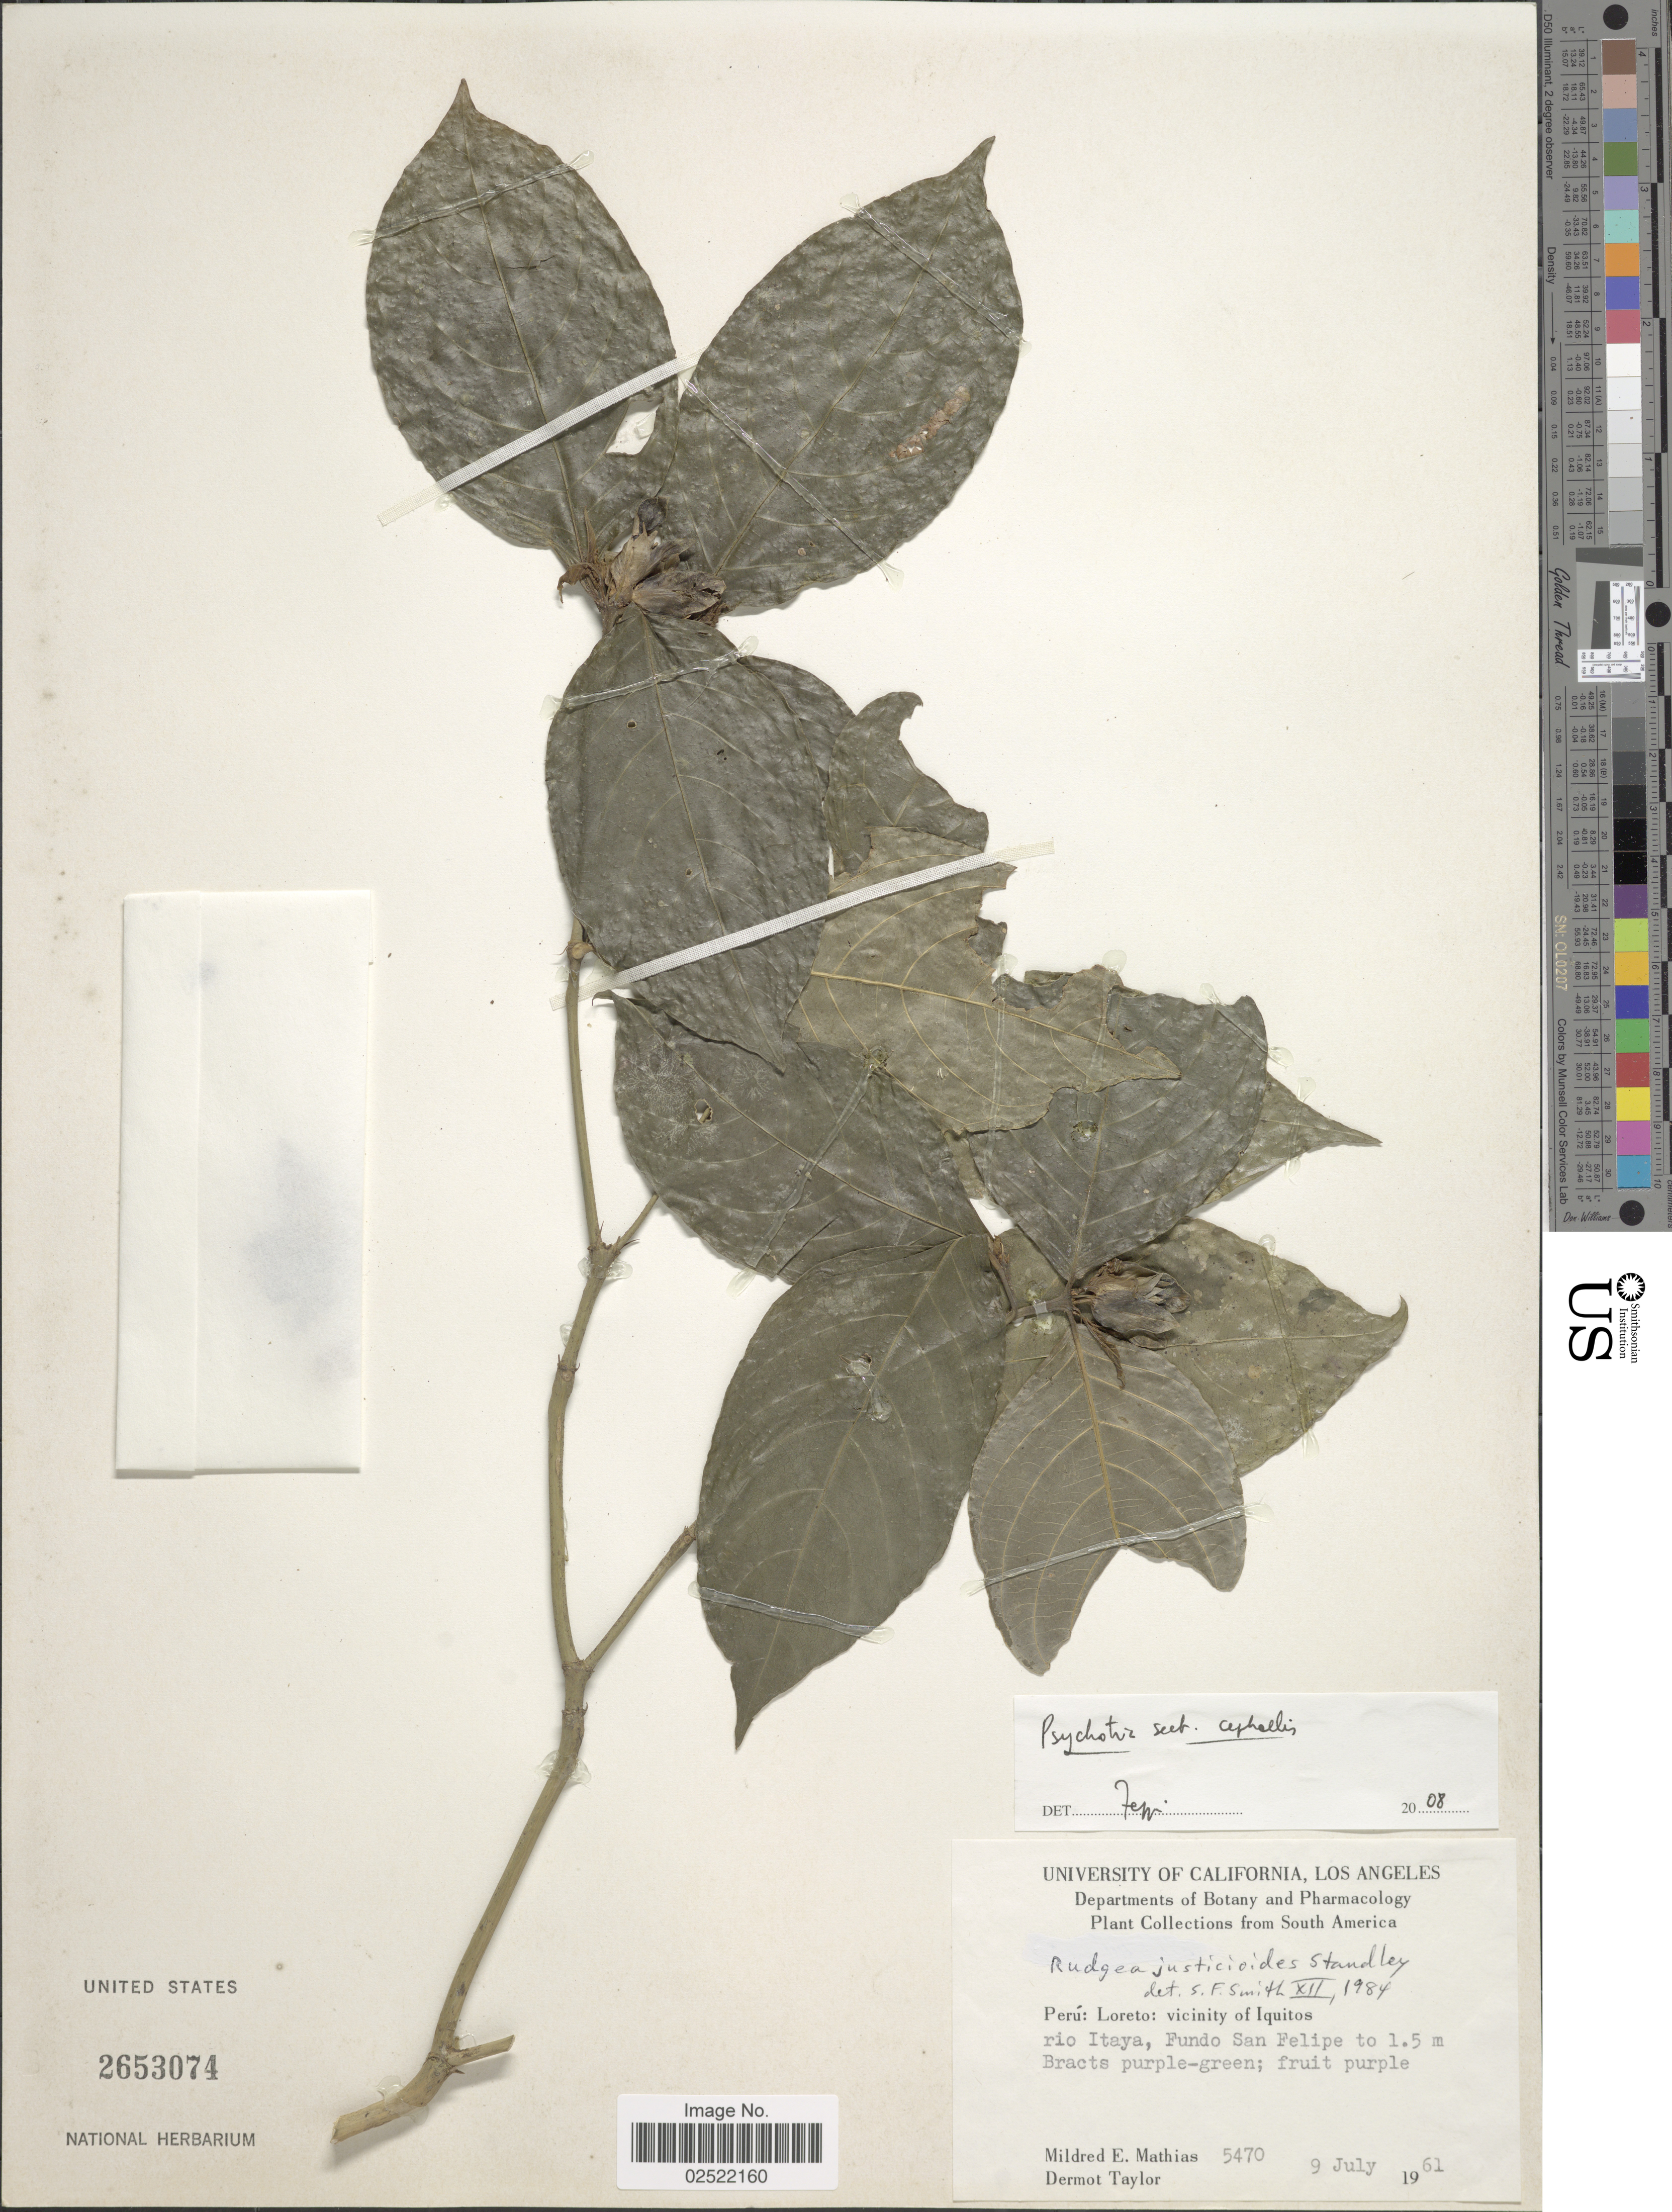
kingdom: Plantae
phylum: Tracheophyta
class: Magnoliopsida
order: Gentianales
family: Rubiaceae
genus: Psychotria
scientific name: Psychotria sp.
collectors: M. E. Mathias & D. Taylor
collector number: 5470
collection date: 1961-07-09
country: Peru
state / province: Loreto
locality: Peru: Loreto: vicinity of Iquitos. Rio Itaya, Fundo San Felipe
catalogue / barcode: US 2653074